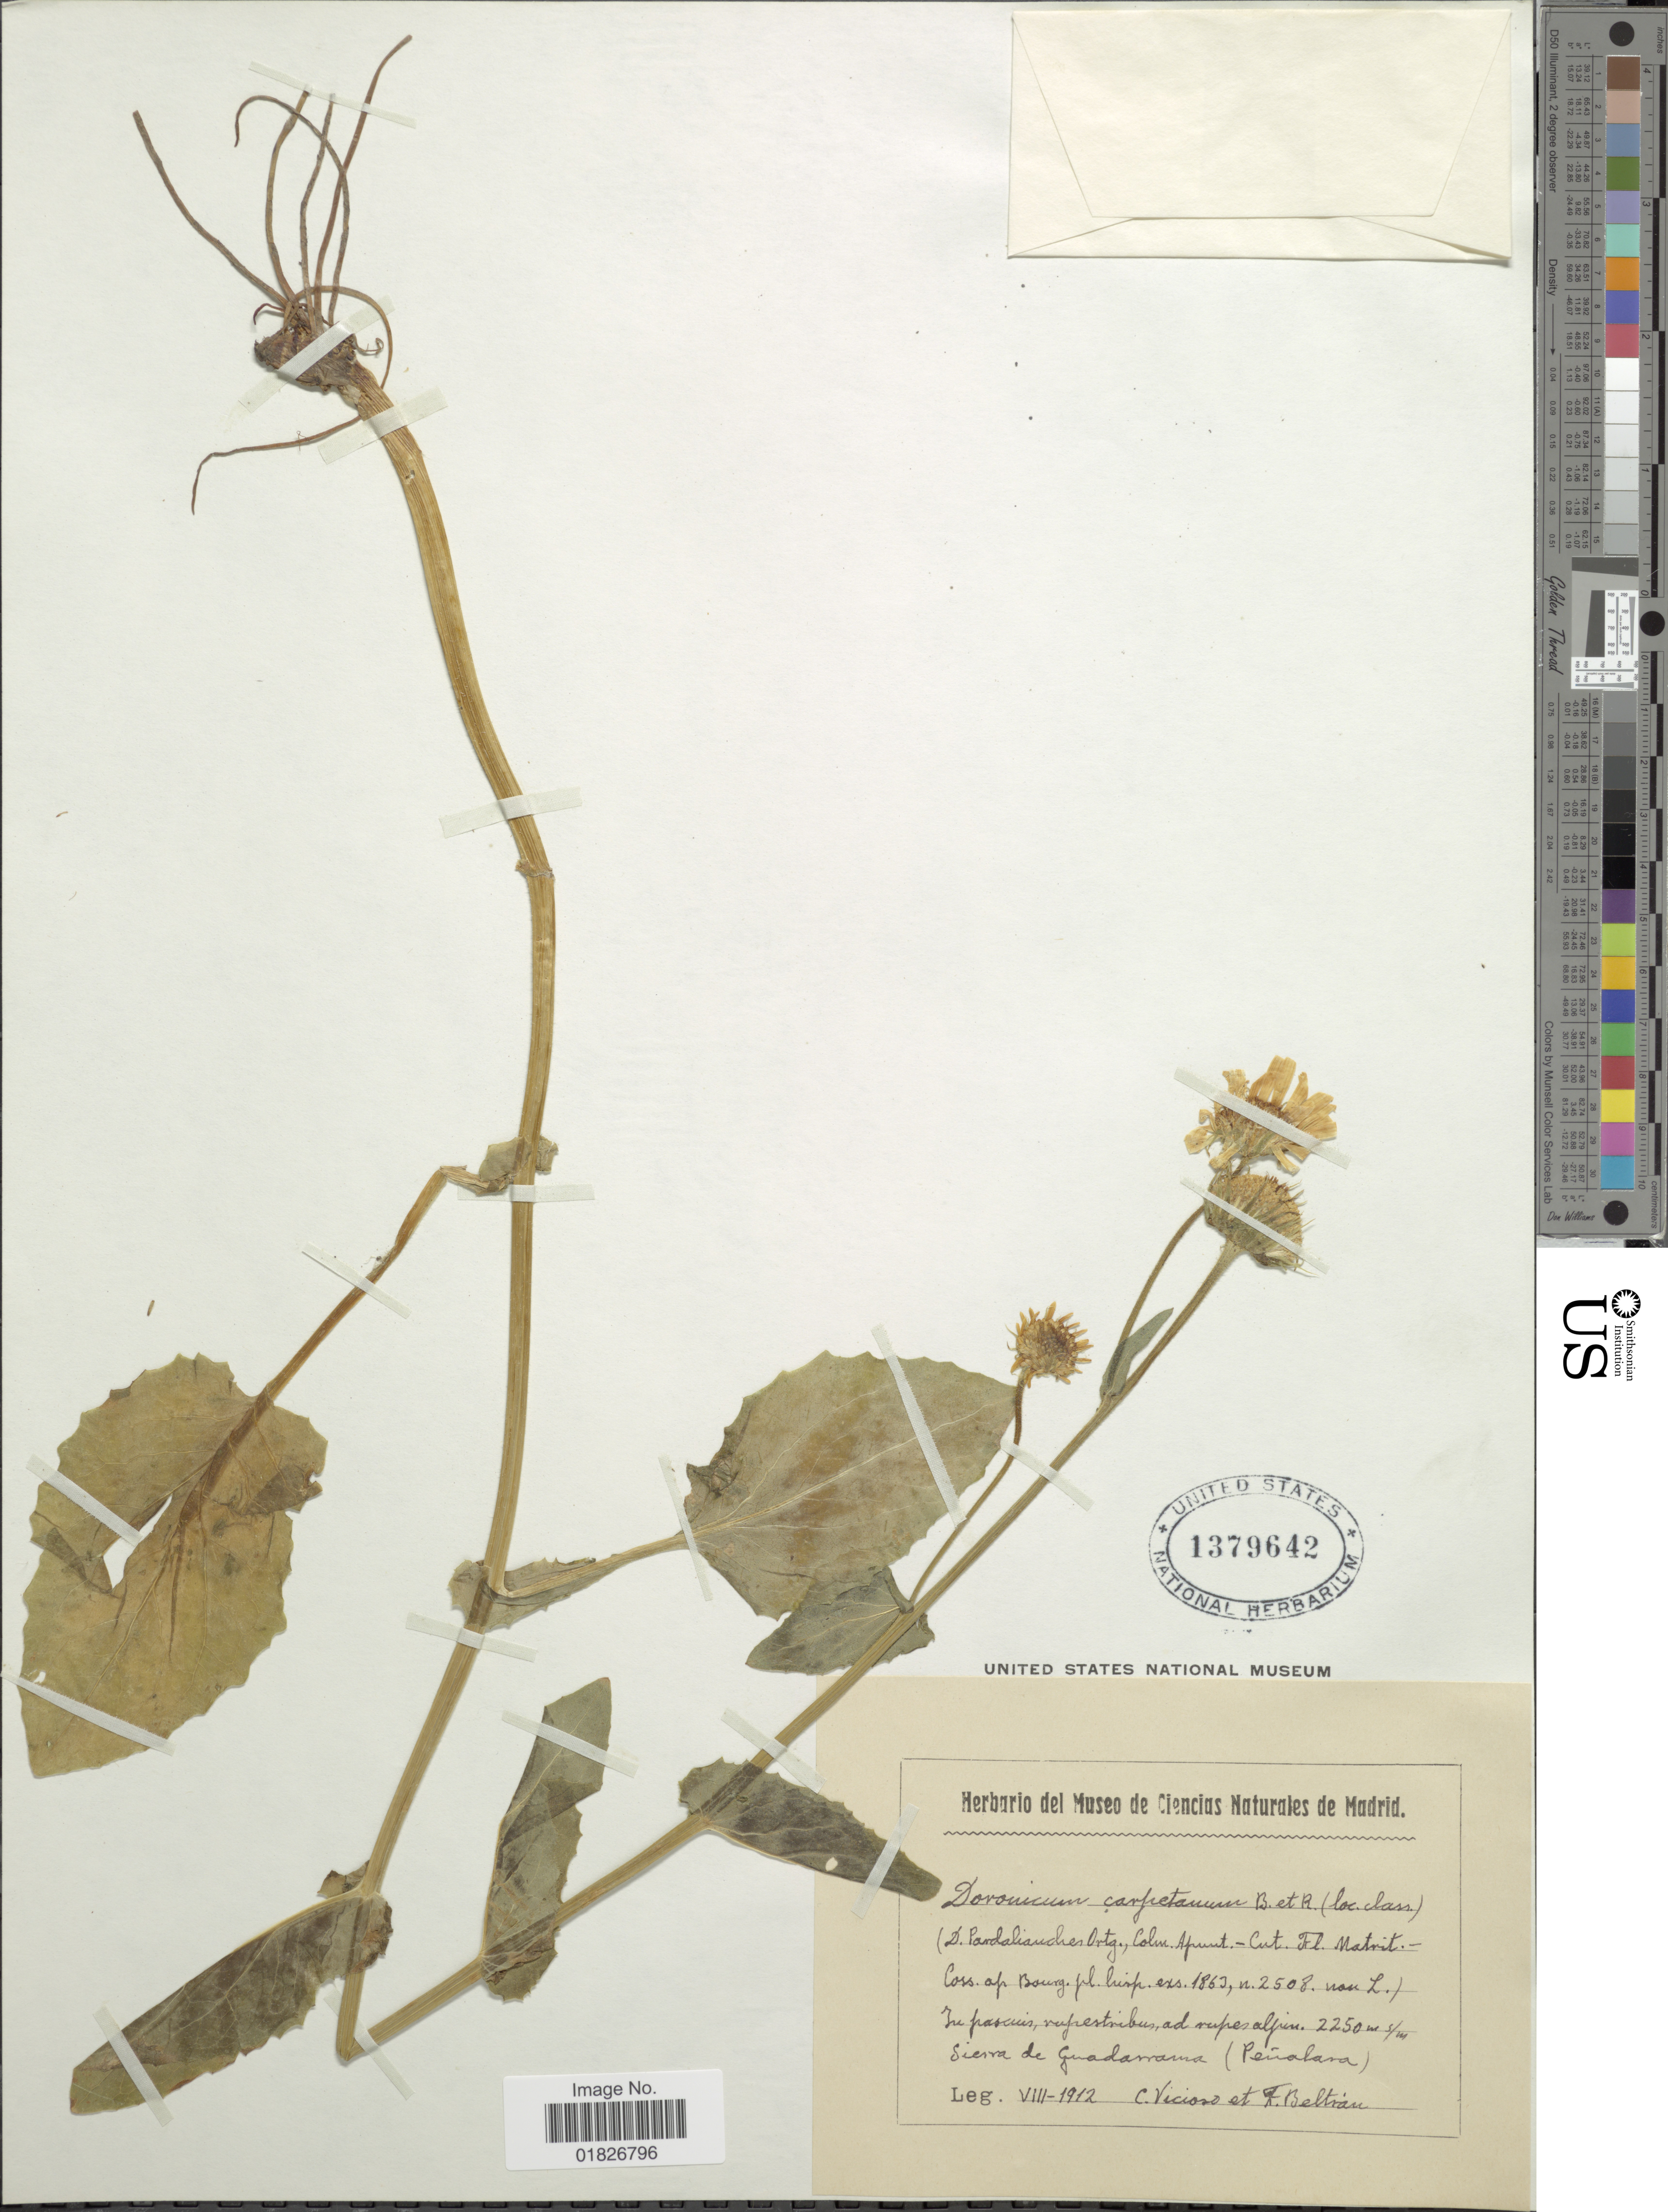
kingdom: Plantae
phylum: Tracheophyta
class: Magnoliopsida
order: Asterales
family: Asteraceae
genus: Doronicum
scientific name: Doronicum carpetanum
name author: Boiss. & Reut. ex Willk. & Lange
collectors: C. Vicioso & F. Beltran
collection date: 1912-08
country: Spain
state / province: Castilla y León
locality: Sierra de Guadarrama (Peñalara)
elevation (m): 2250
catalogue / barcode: US 1379642